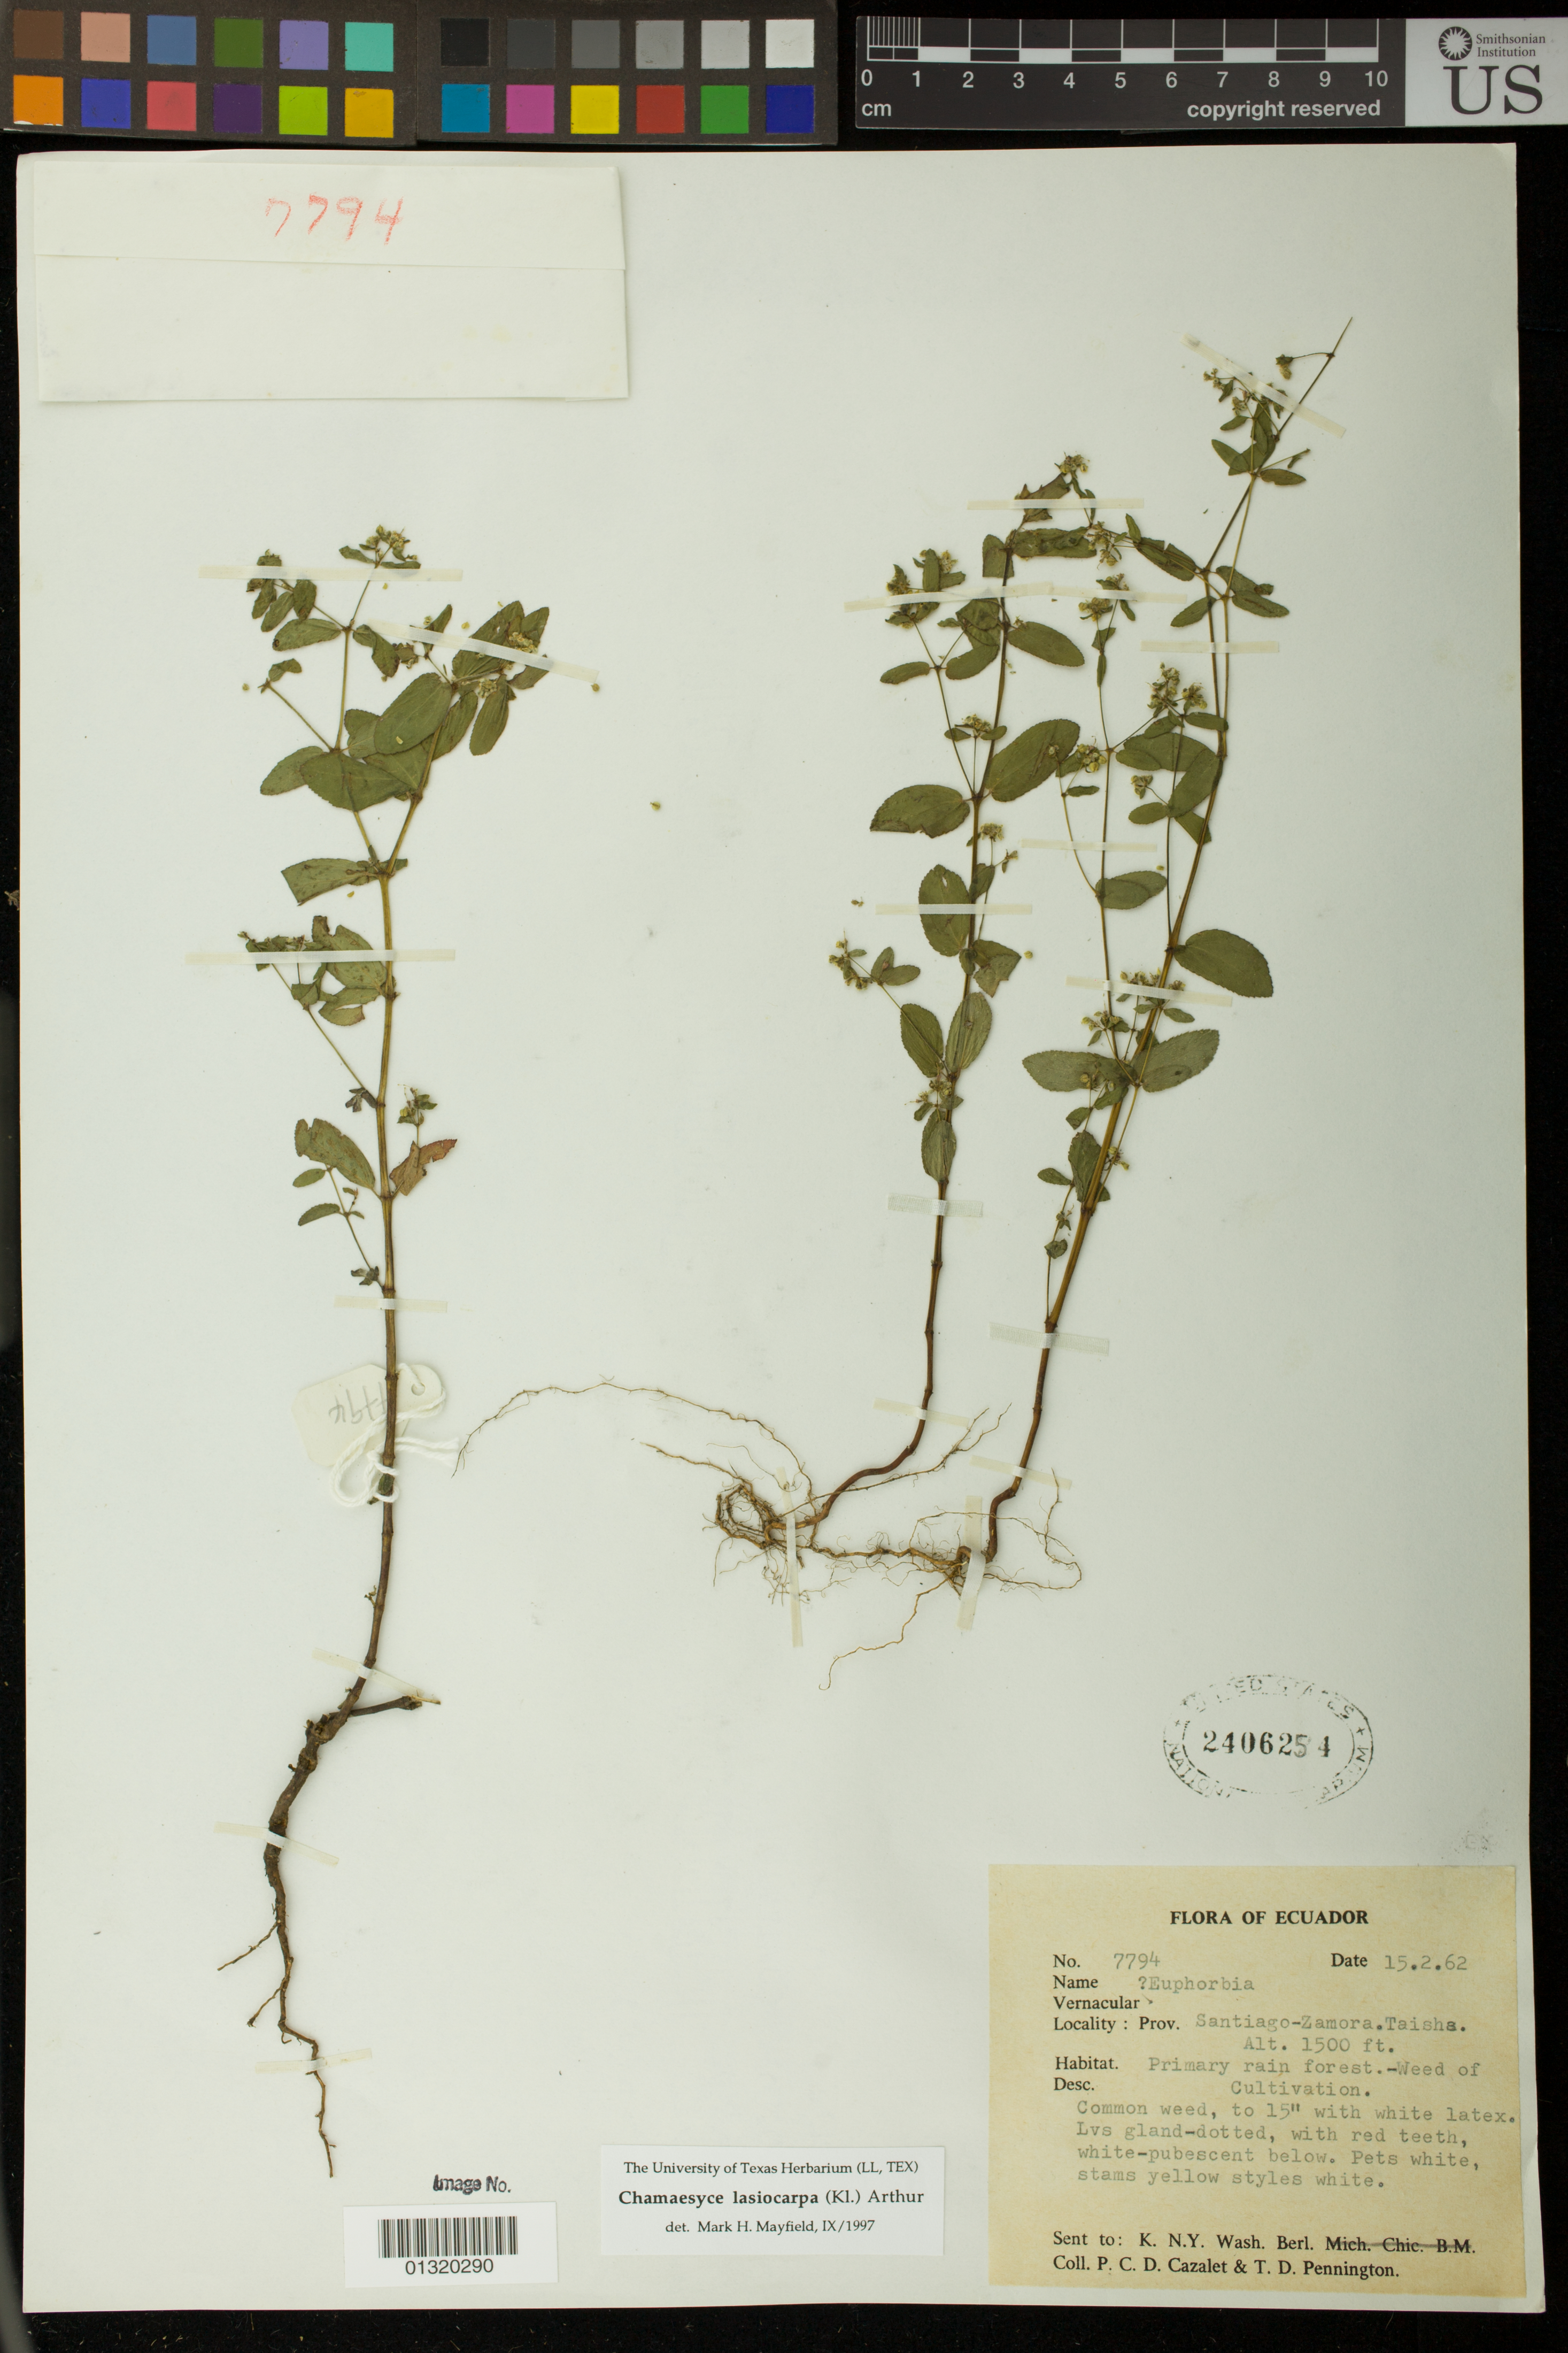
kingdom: Plantae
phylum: Tracheophyta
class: Magnoliopsida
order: Malpighiales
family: Euphorbiaceae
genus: Euphorbia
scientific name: Euphorbia lasiocarpa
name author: Klotzsch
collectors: P. C. D. Cazalet & T. D. Pennington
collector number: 7794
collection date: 1962-02-15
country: Ecuador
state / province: Zamora-Chinchipe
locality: Taisha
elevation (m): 457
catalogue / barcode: US 2406254